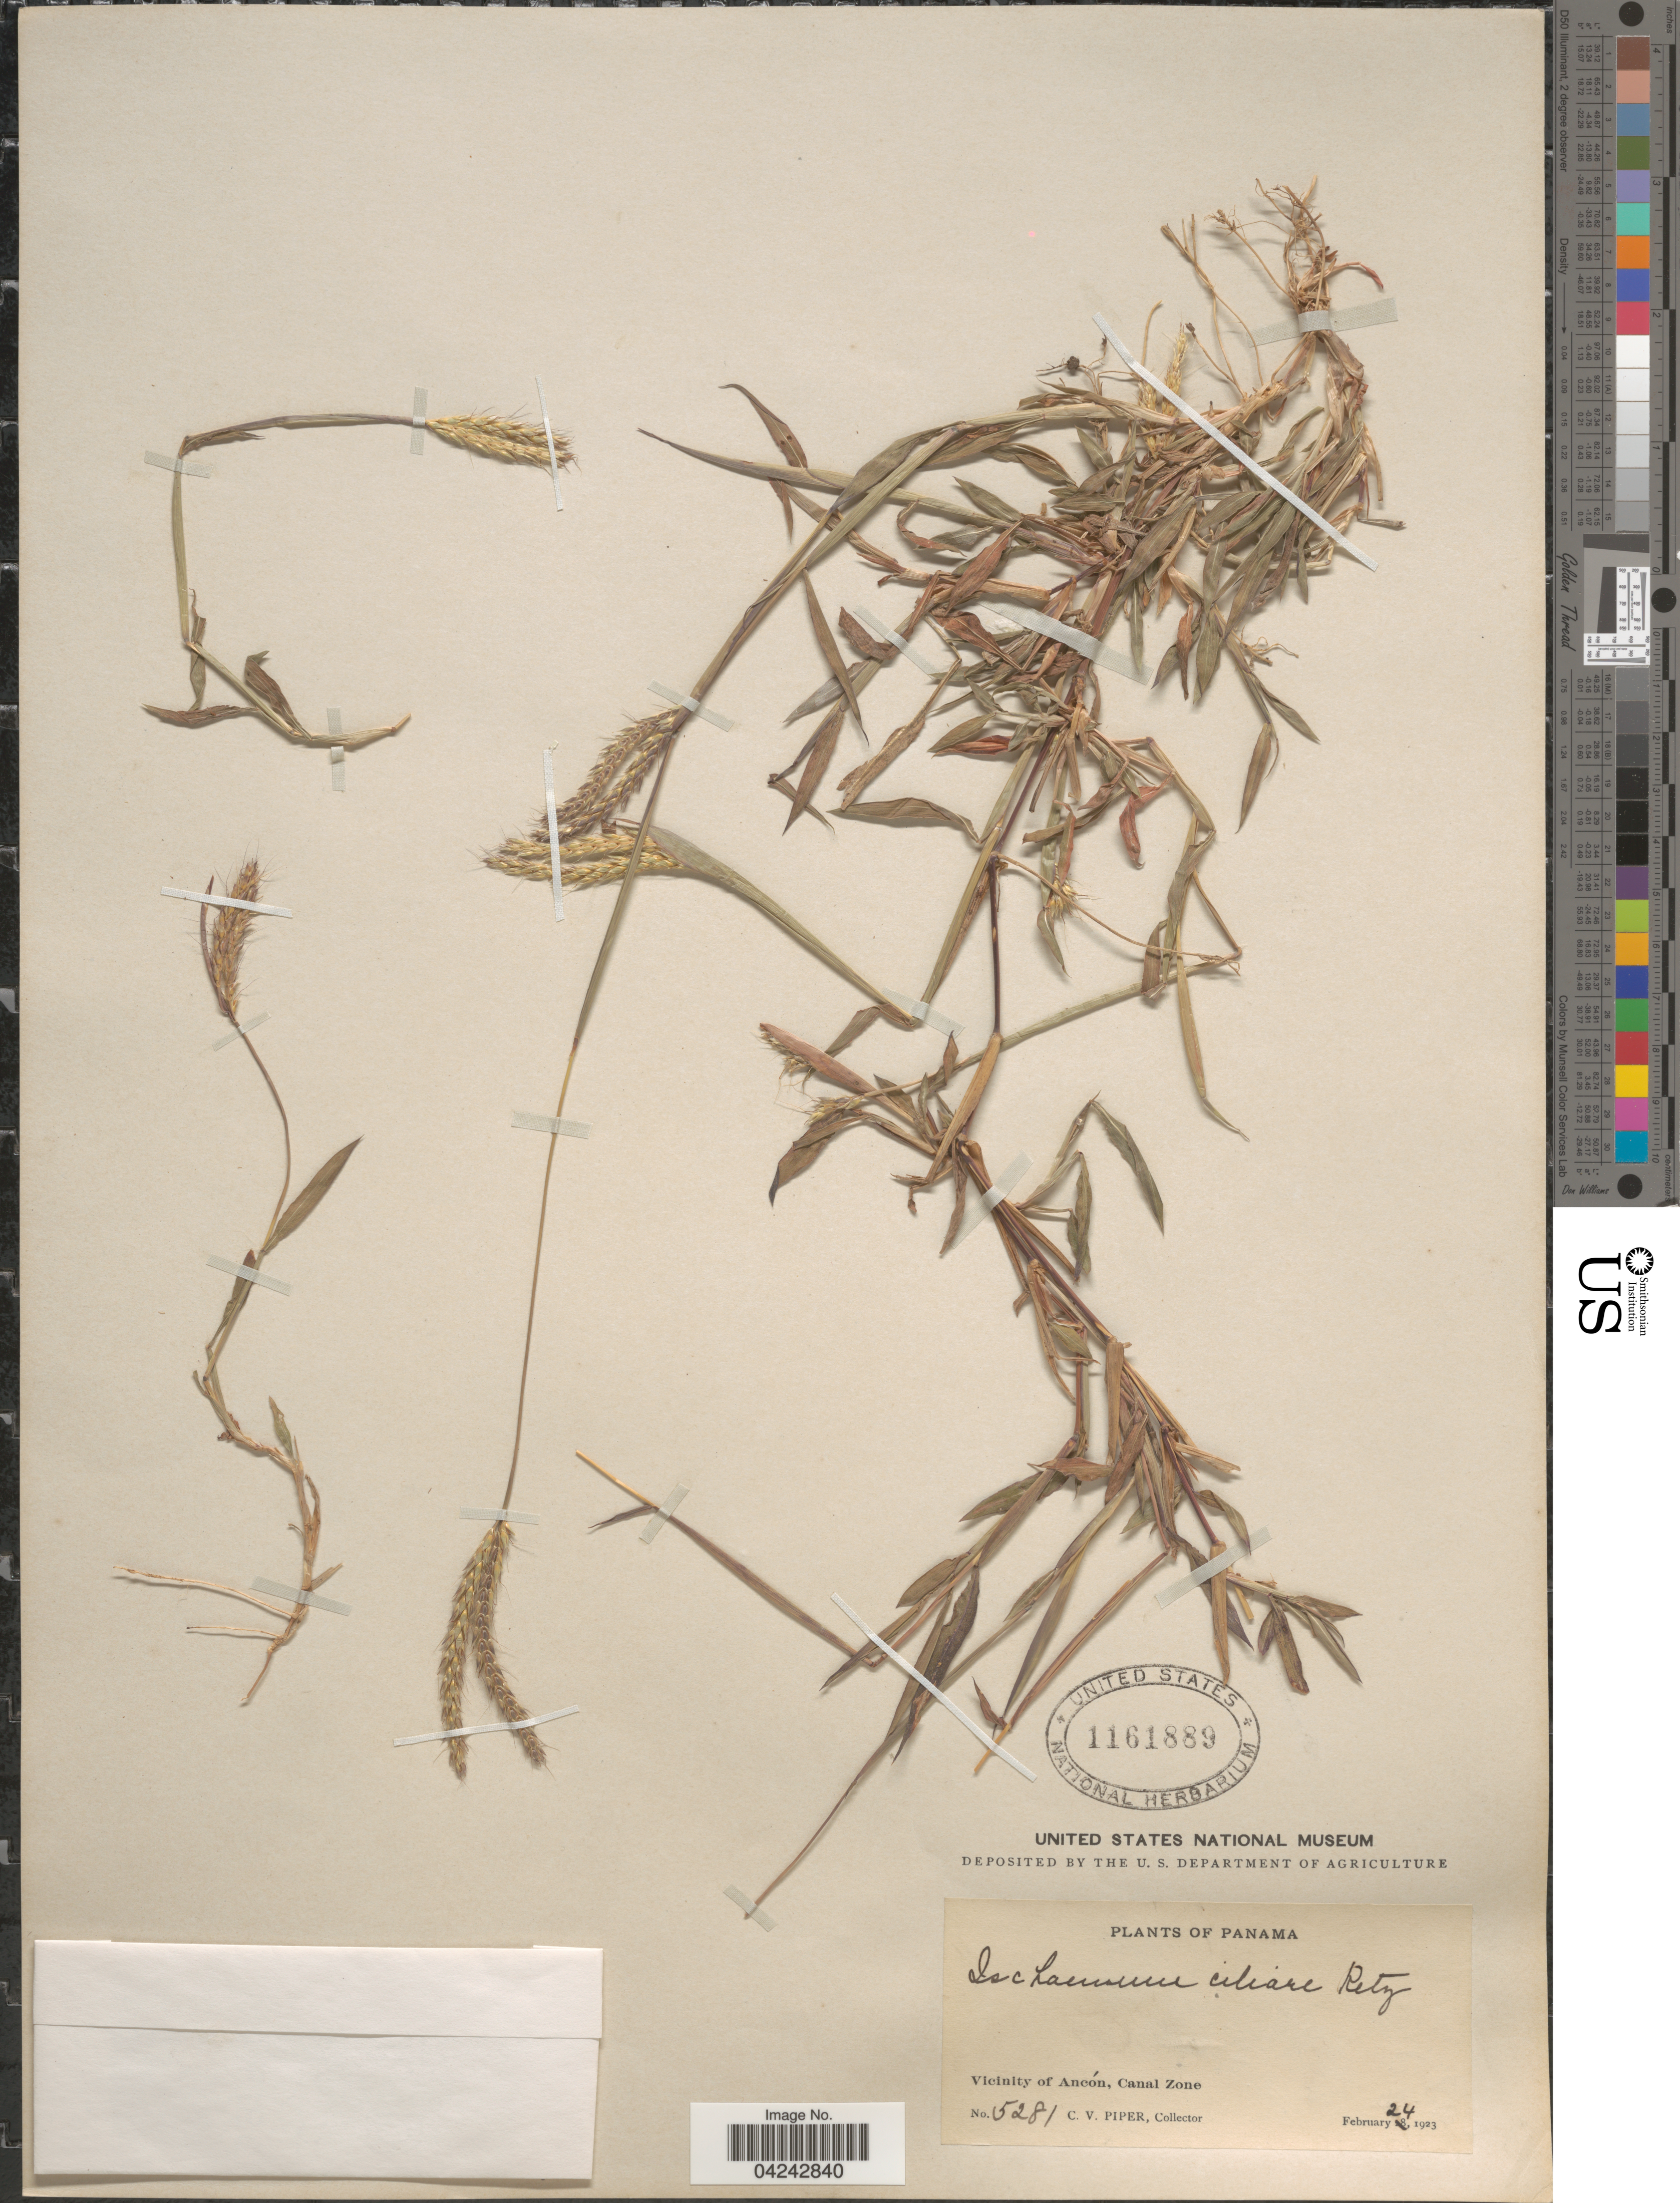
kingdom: Plantae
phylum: Tracheophyta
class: Liliopsida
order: Poales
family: Poaceae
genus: Ischaemum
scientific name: Ischaemum ciliare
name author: Retz.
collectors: C. V. Piper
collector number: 5281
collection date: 1923-02-24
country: Panama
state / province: Colón / Panamá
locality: Vicinity of Ancón, Canal Zone.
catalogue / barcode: US 1161889